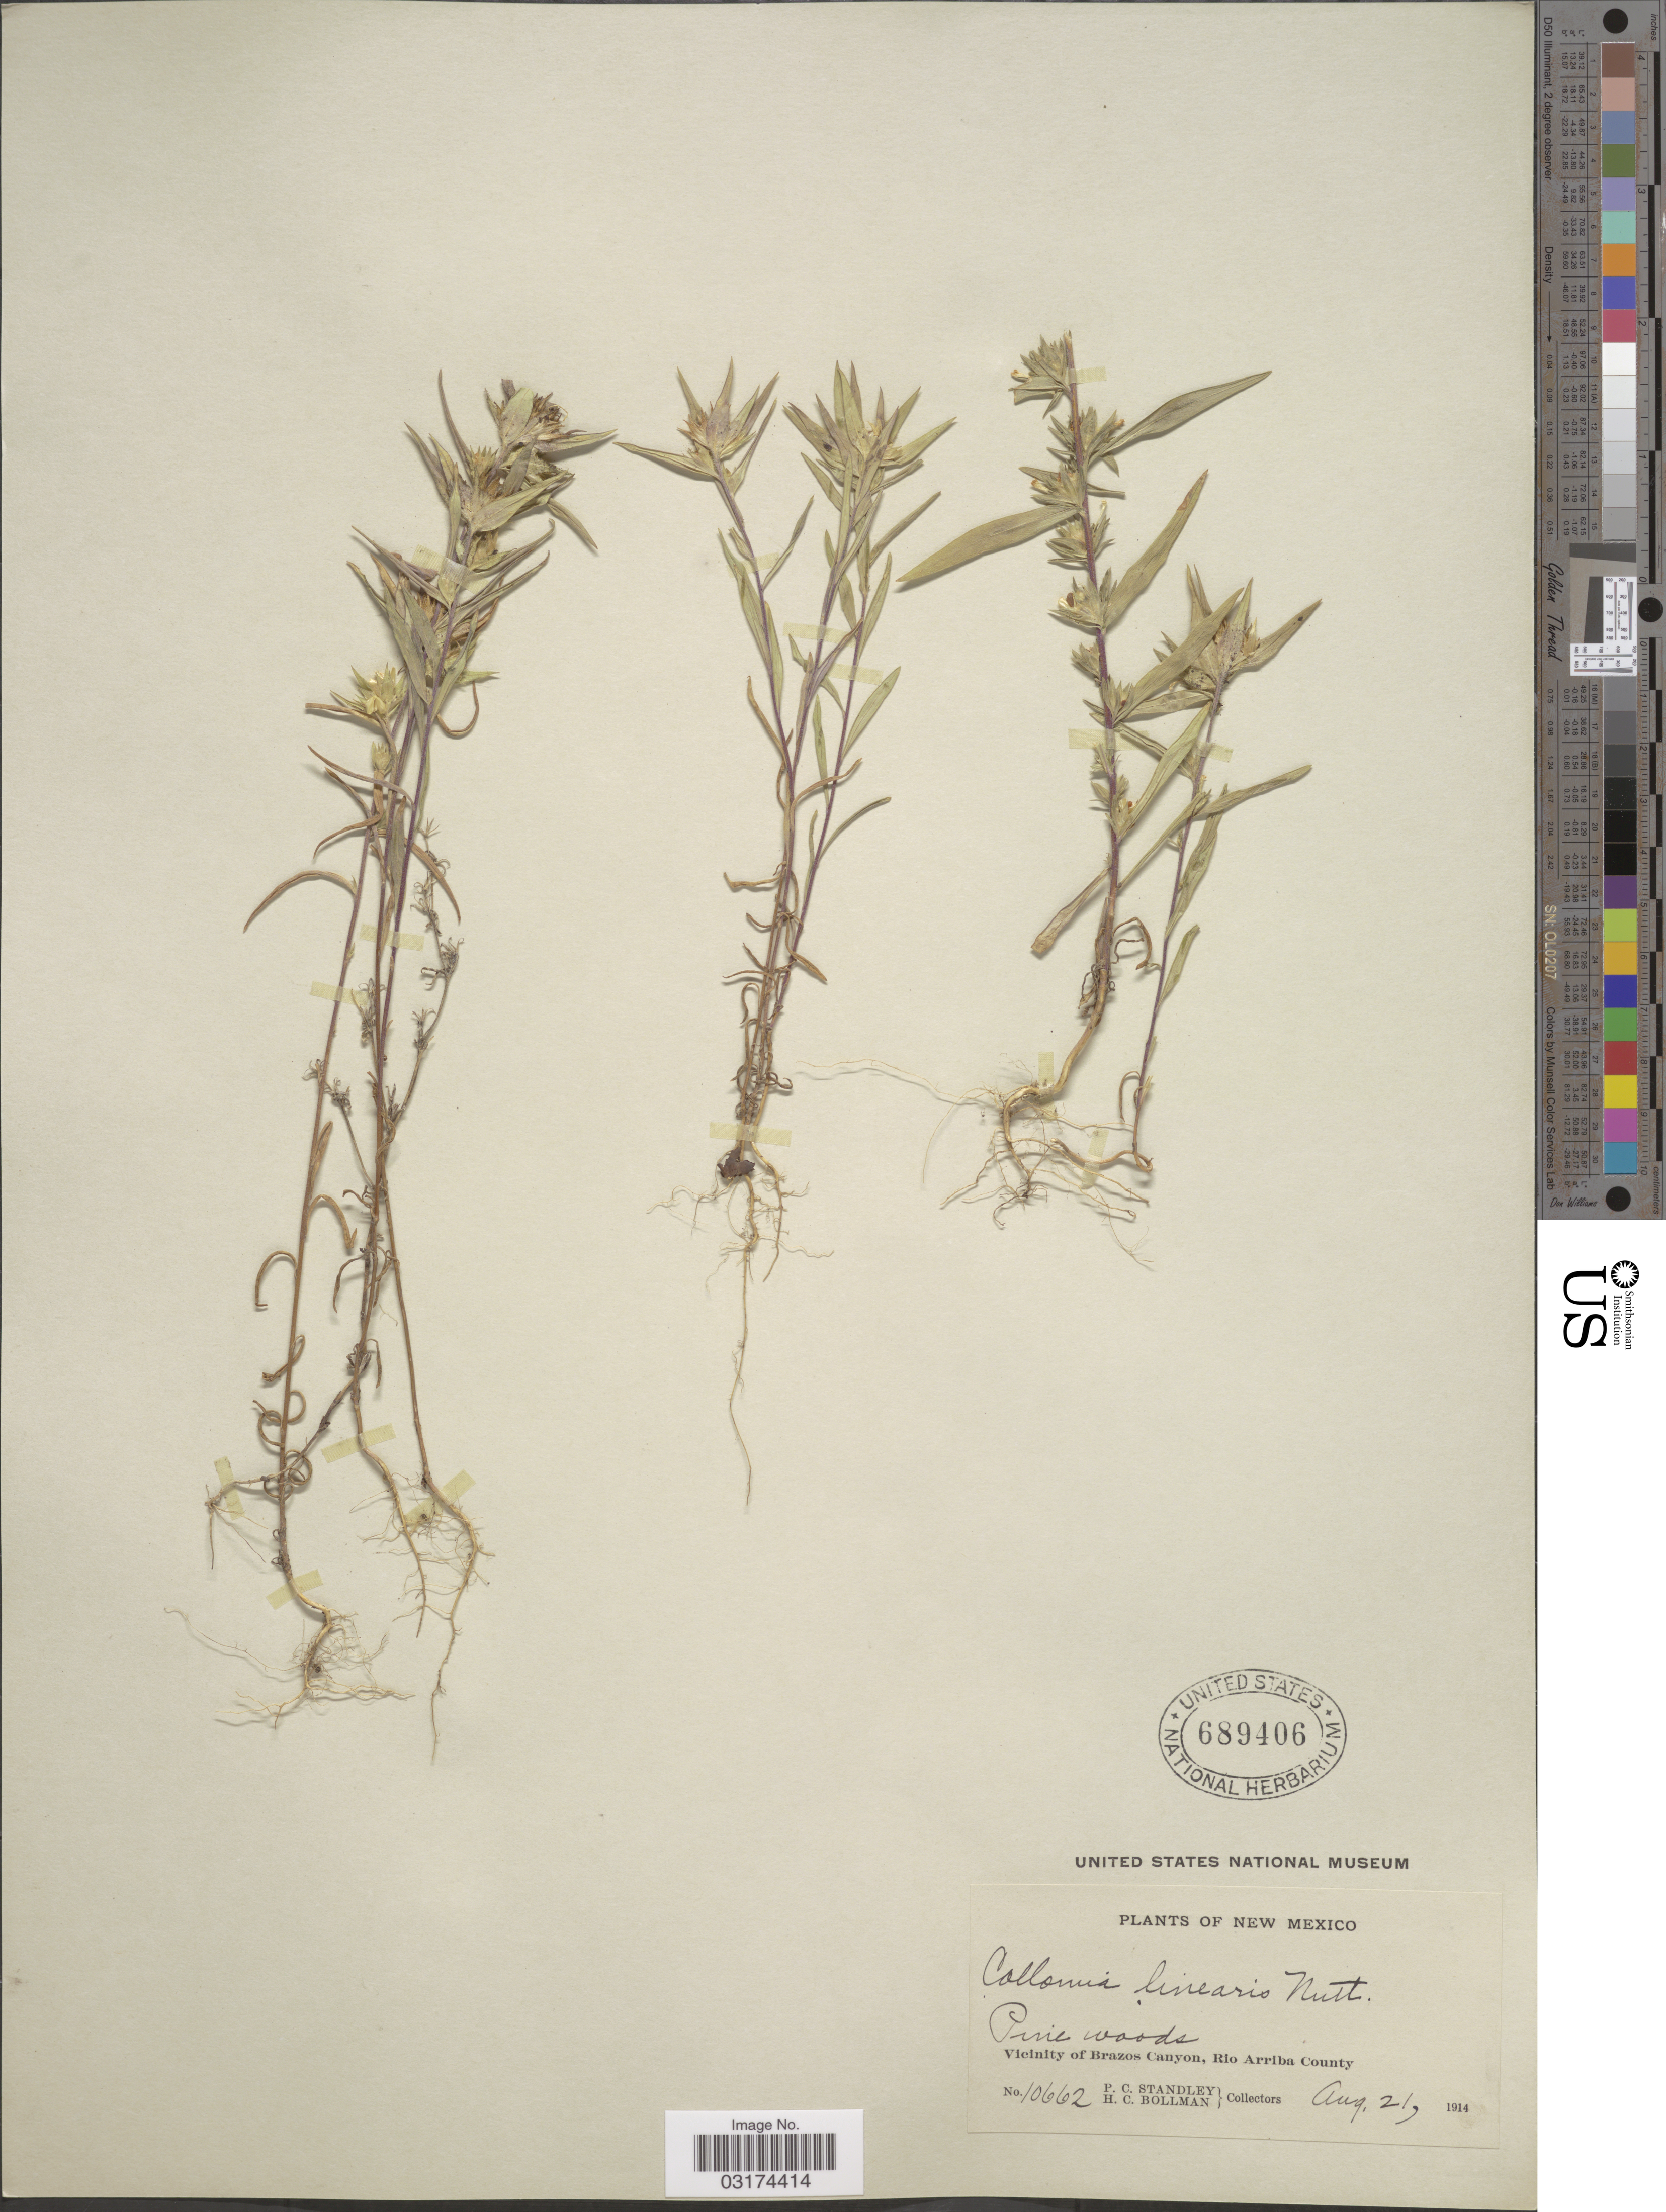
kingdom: Plantae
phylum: Tracheophyta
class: Magnoliopsida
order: Ericales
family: Polemoniaceae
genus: Collomia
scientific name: Collomia linearis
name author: Nutt.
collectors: P. C. Standley & H. C. Bollman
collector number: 10662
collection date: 1914-08-21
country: United States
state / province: New Mexico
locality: Pine woods. Vicinity of Brazos Canyon, Rio Arriba County.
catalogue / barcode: US 689406